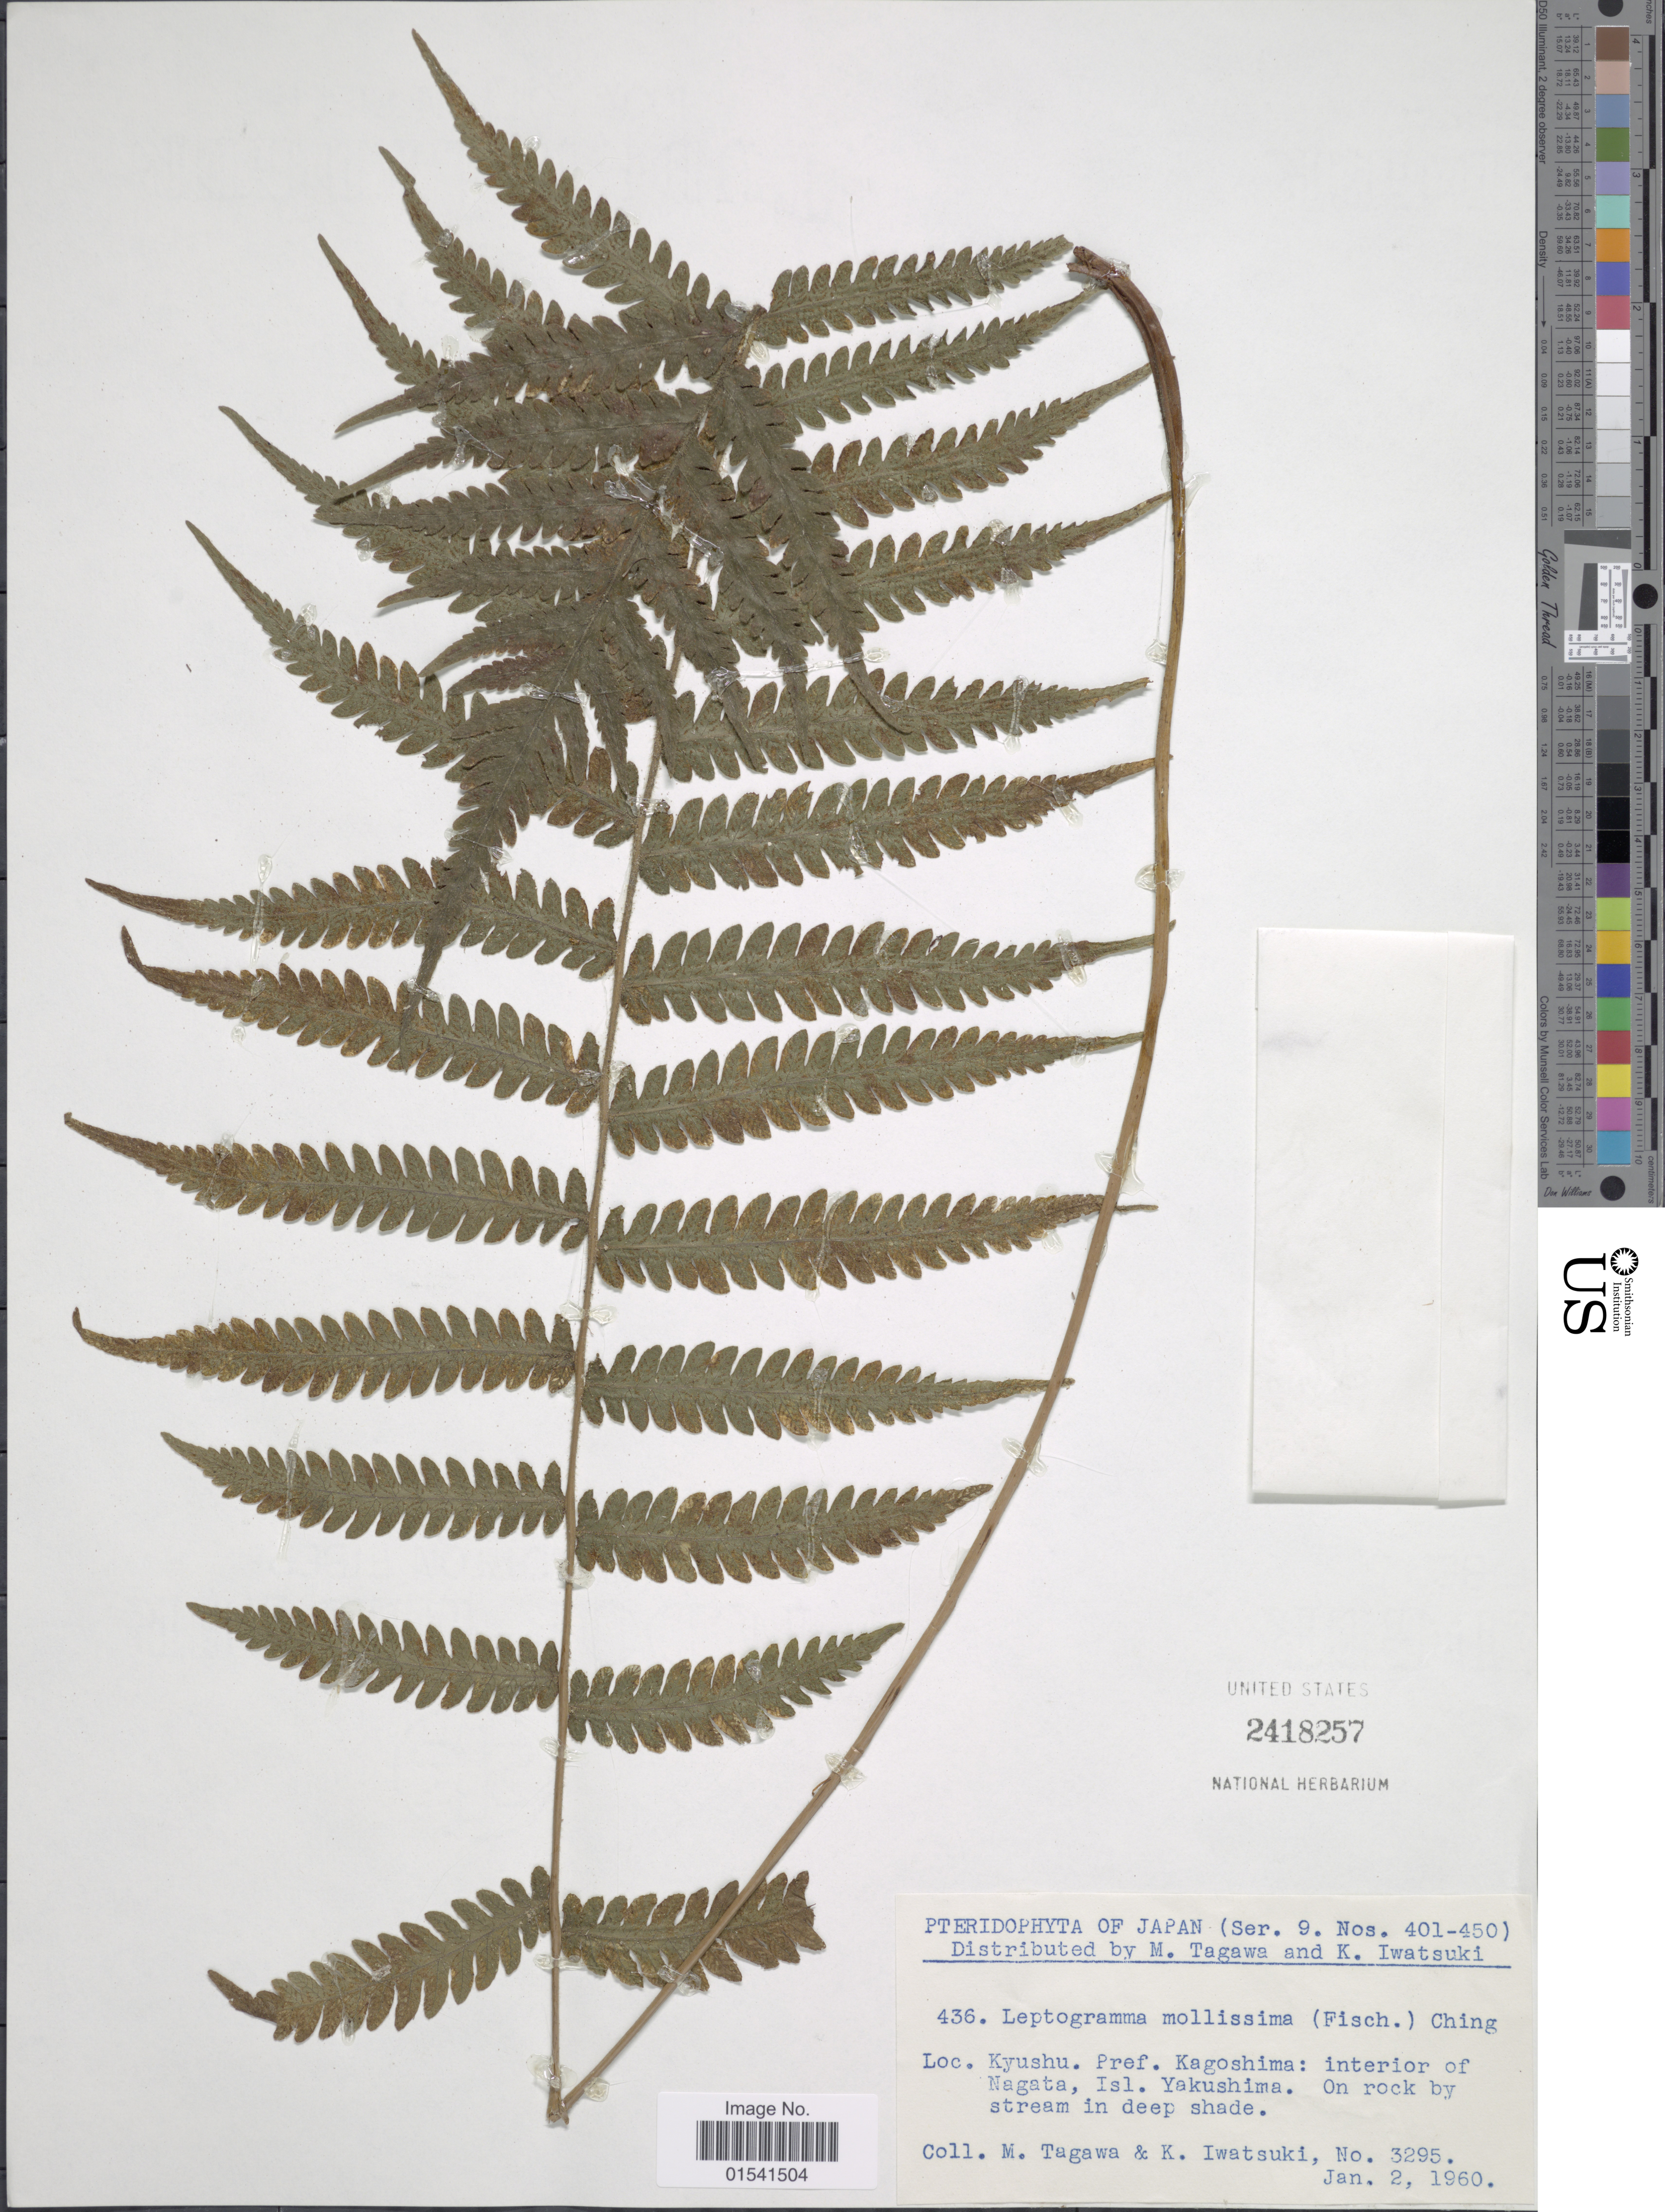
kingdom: Plantae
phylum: Tracheophyta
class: Polypodiopsida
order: Polypodiales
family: Thelypteridaceae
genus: Stegnogramma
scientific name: Stegnogramma mollissima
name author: (Fisch. ex Kunze) Fraser-Jenk.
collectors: M. Tagawa & K. Iwatsuki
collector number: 3295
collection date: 1960-01-02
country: Japan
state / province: Kagosima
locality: Kyushu Pref Kagoshima: interior of Nagata, Isl. Yakushima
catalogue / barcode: US 2418257